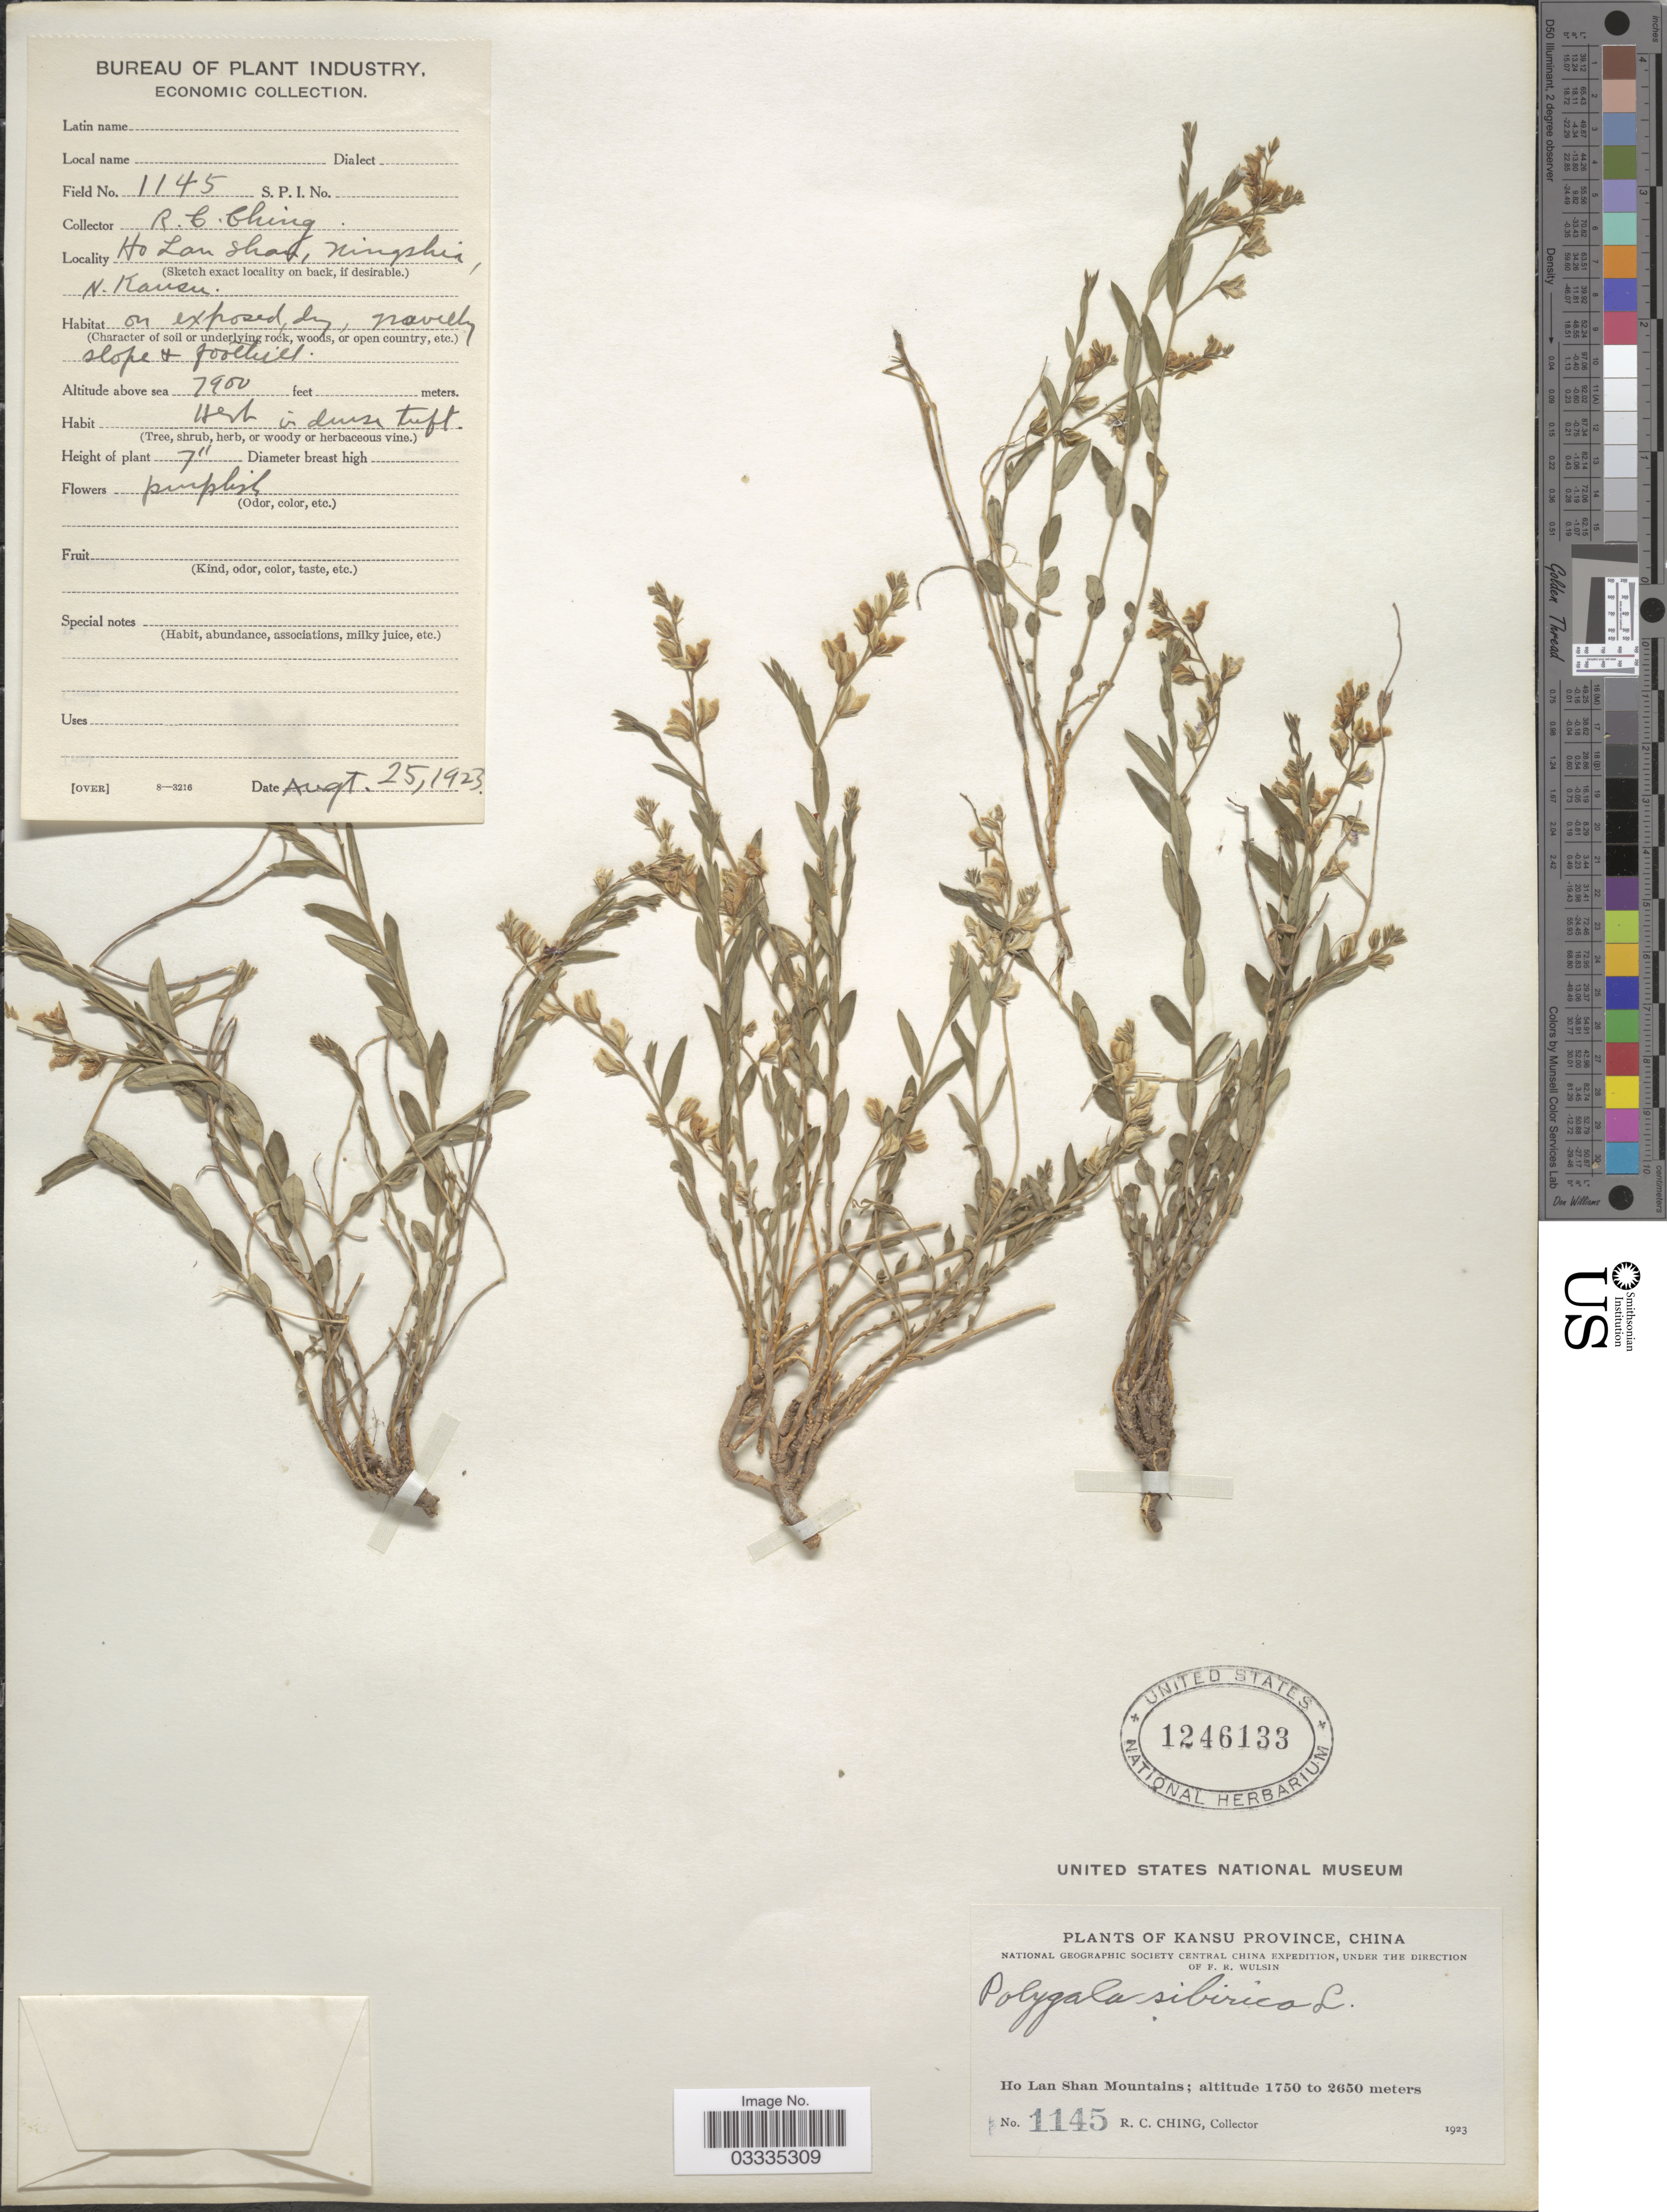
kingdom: Plantae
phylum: Tracheophyta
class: Magnoliopsida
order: Fabales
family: Polygalaceae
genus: Polygala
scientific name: Polygala sibirica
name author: L.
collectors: R. C. Ching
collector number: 1145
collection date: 1923-08-25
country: China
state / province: Gansu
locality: Kansu Province. Ho Lan Shan Mountains. Ningshia. N. Kansu.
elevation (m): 2408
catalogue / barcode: US 1246133